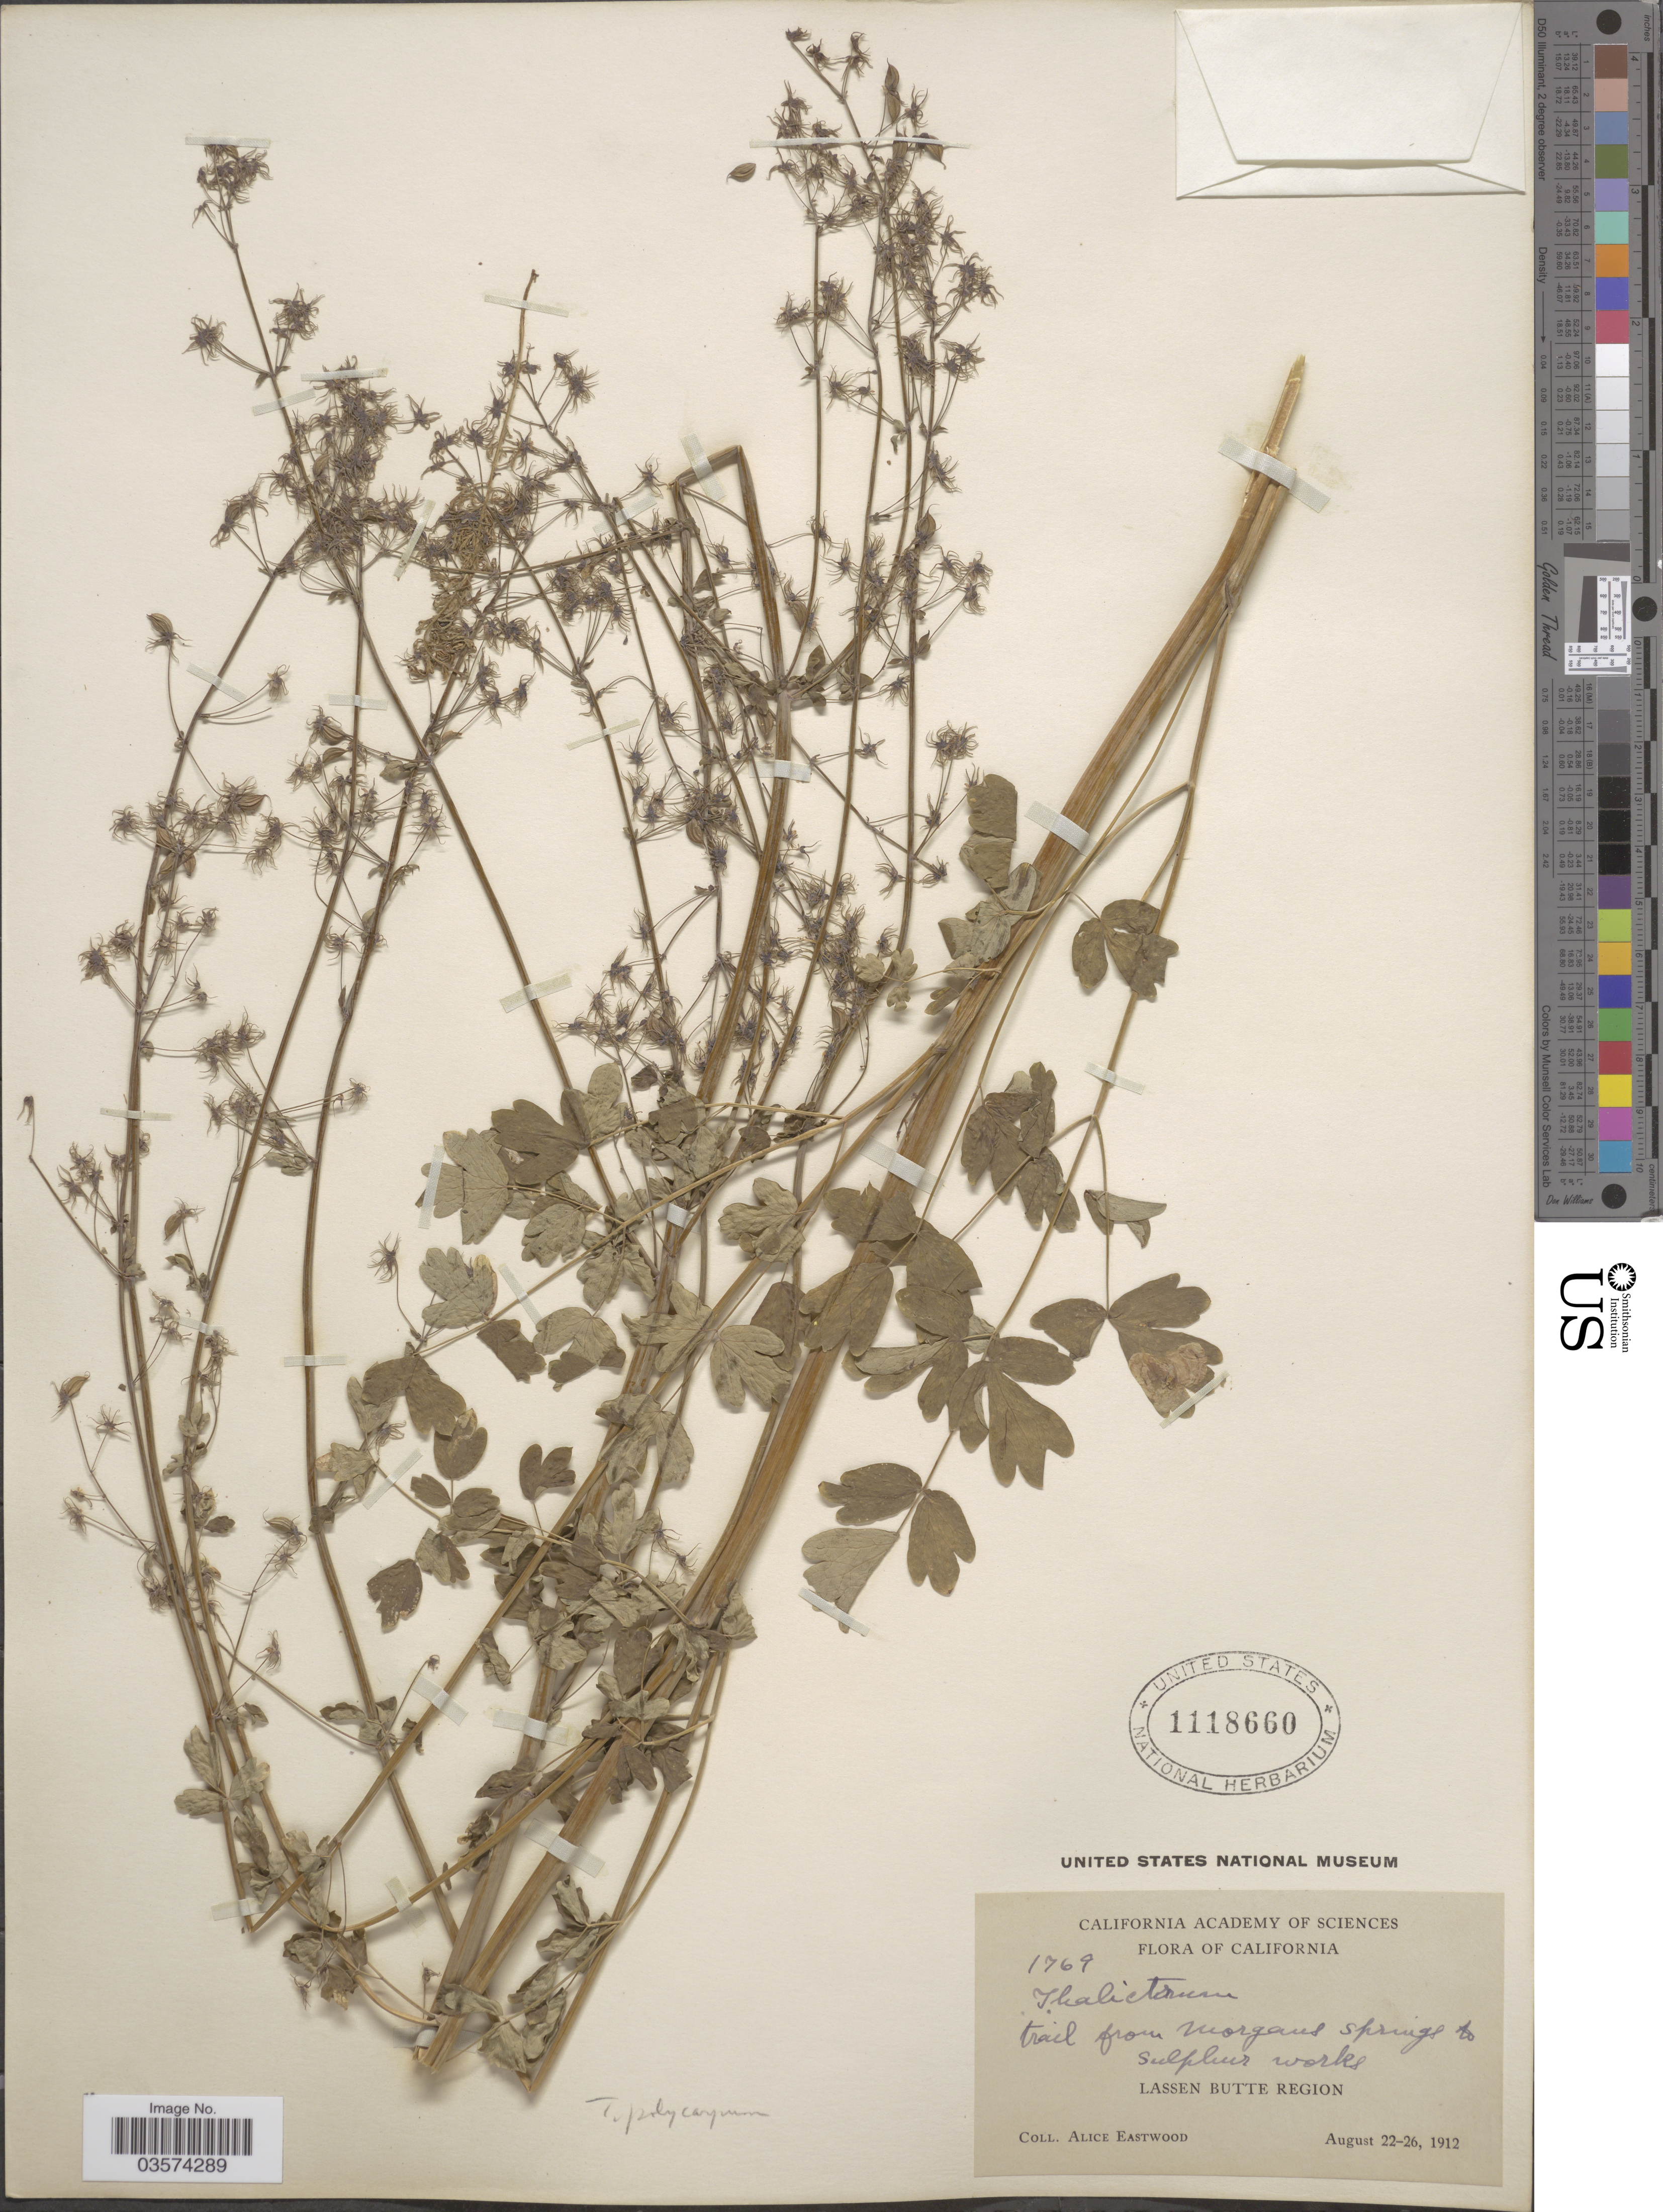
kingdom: Plantae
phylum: Tracheophyta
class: Magnoliopsida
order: Ranunculales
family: Ranunculaceae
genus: Thalictrum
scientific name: Thalictrum polycarpum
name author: (Torr.) S. Watson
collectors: A. Eastwood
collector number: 1769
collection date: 1912-08-22/1912-08-26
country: United States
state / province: California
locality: Trail from Morgans Springs to Sulphur works. Lassen Butte Region.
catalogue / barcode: US 1118660